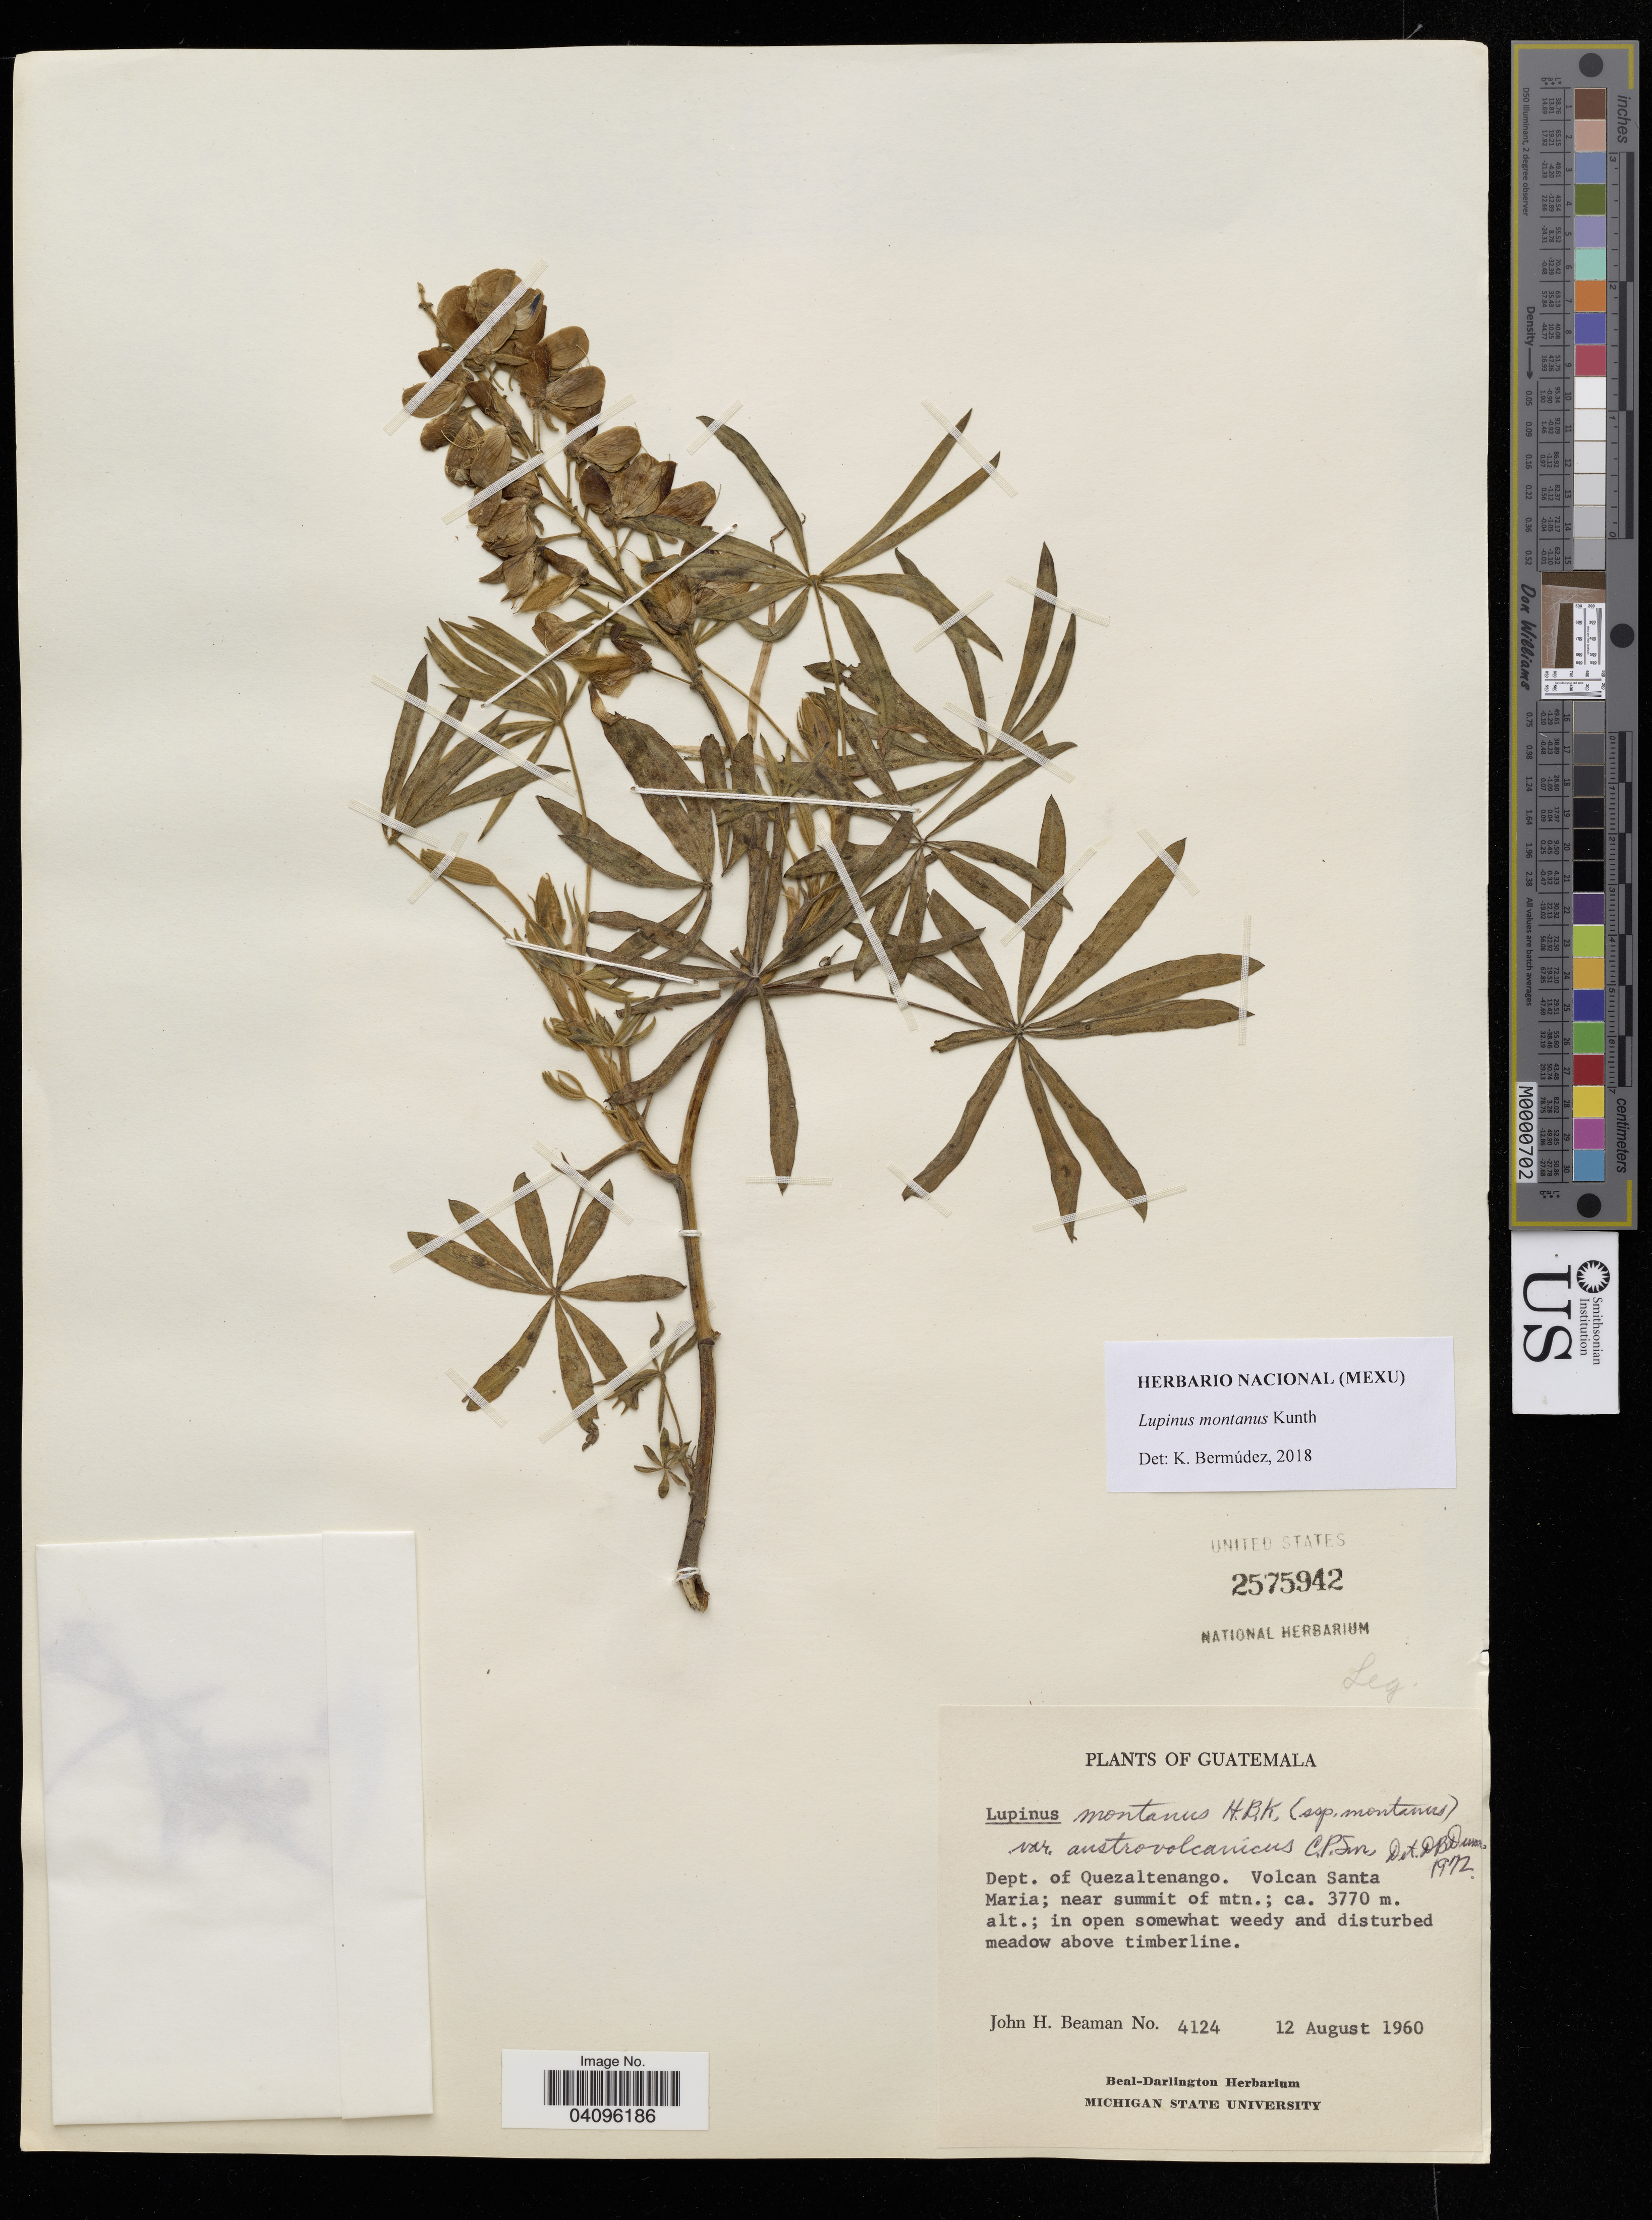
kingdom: Plantae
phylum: Tracheophyta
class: Magnoliopsida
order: Fabales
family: Fabaceae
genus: Lupinus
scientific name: Lupinus montanus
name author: Kunth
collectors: J. H. Beaman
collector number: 4124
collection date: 1960-08-12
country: Guatemala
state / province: Quezaltenango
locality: Volcan Santa Maria; near summit of mtn.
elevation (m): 3770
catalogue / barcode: US 2575942